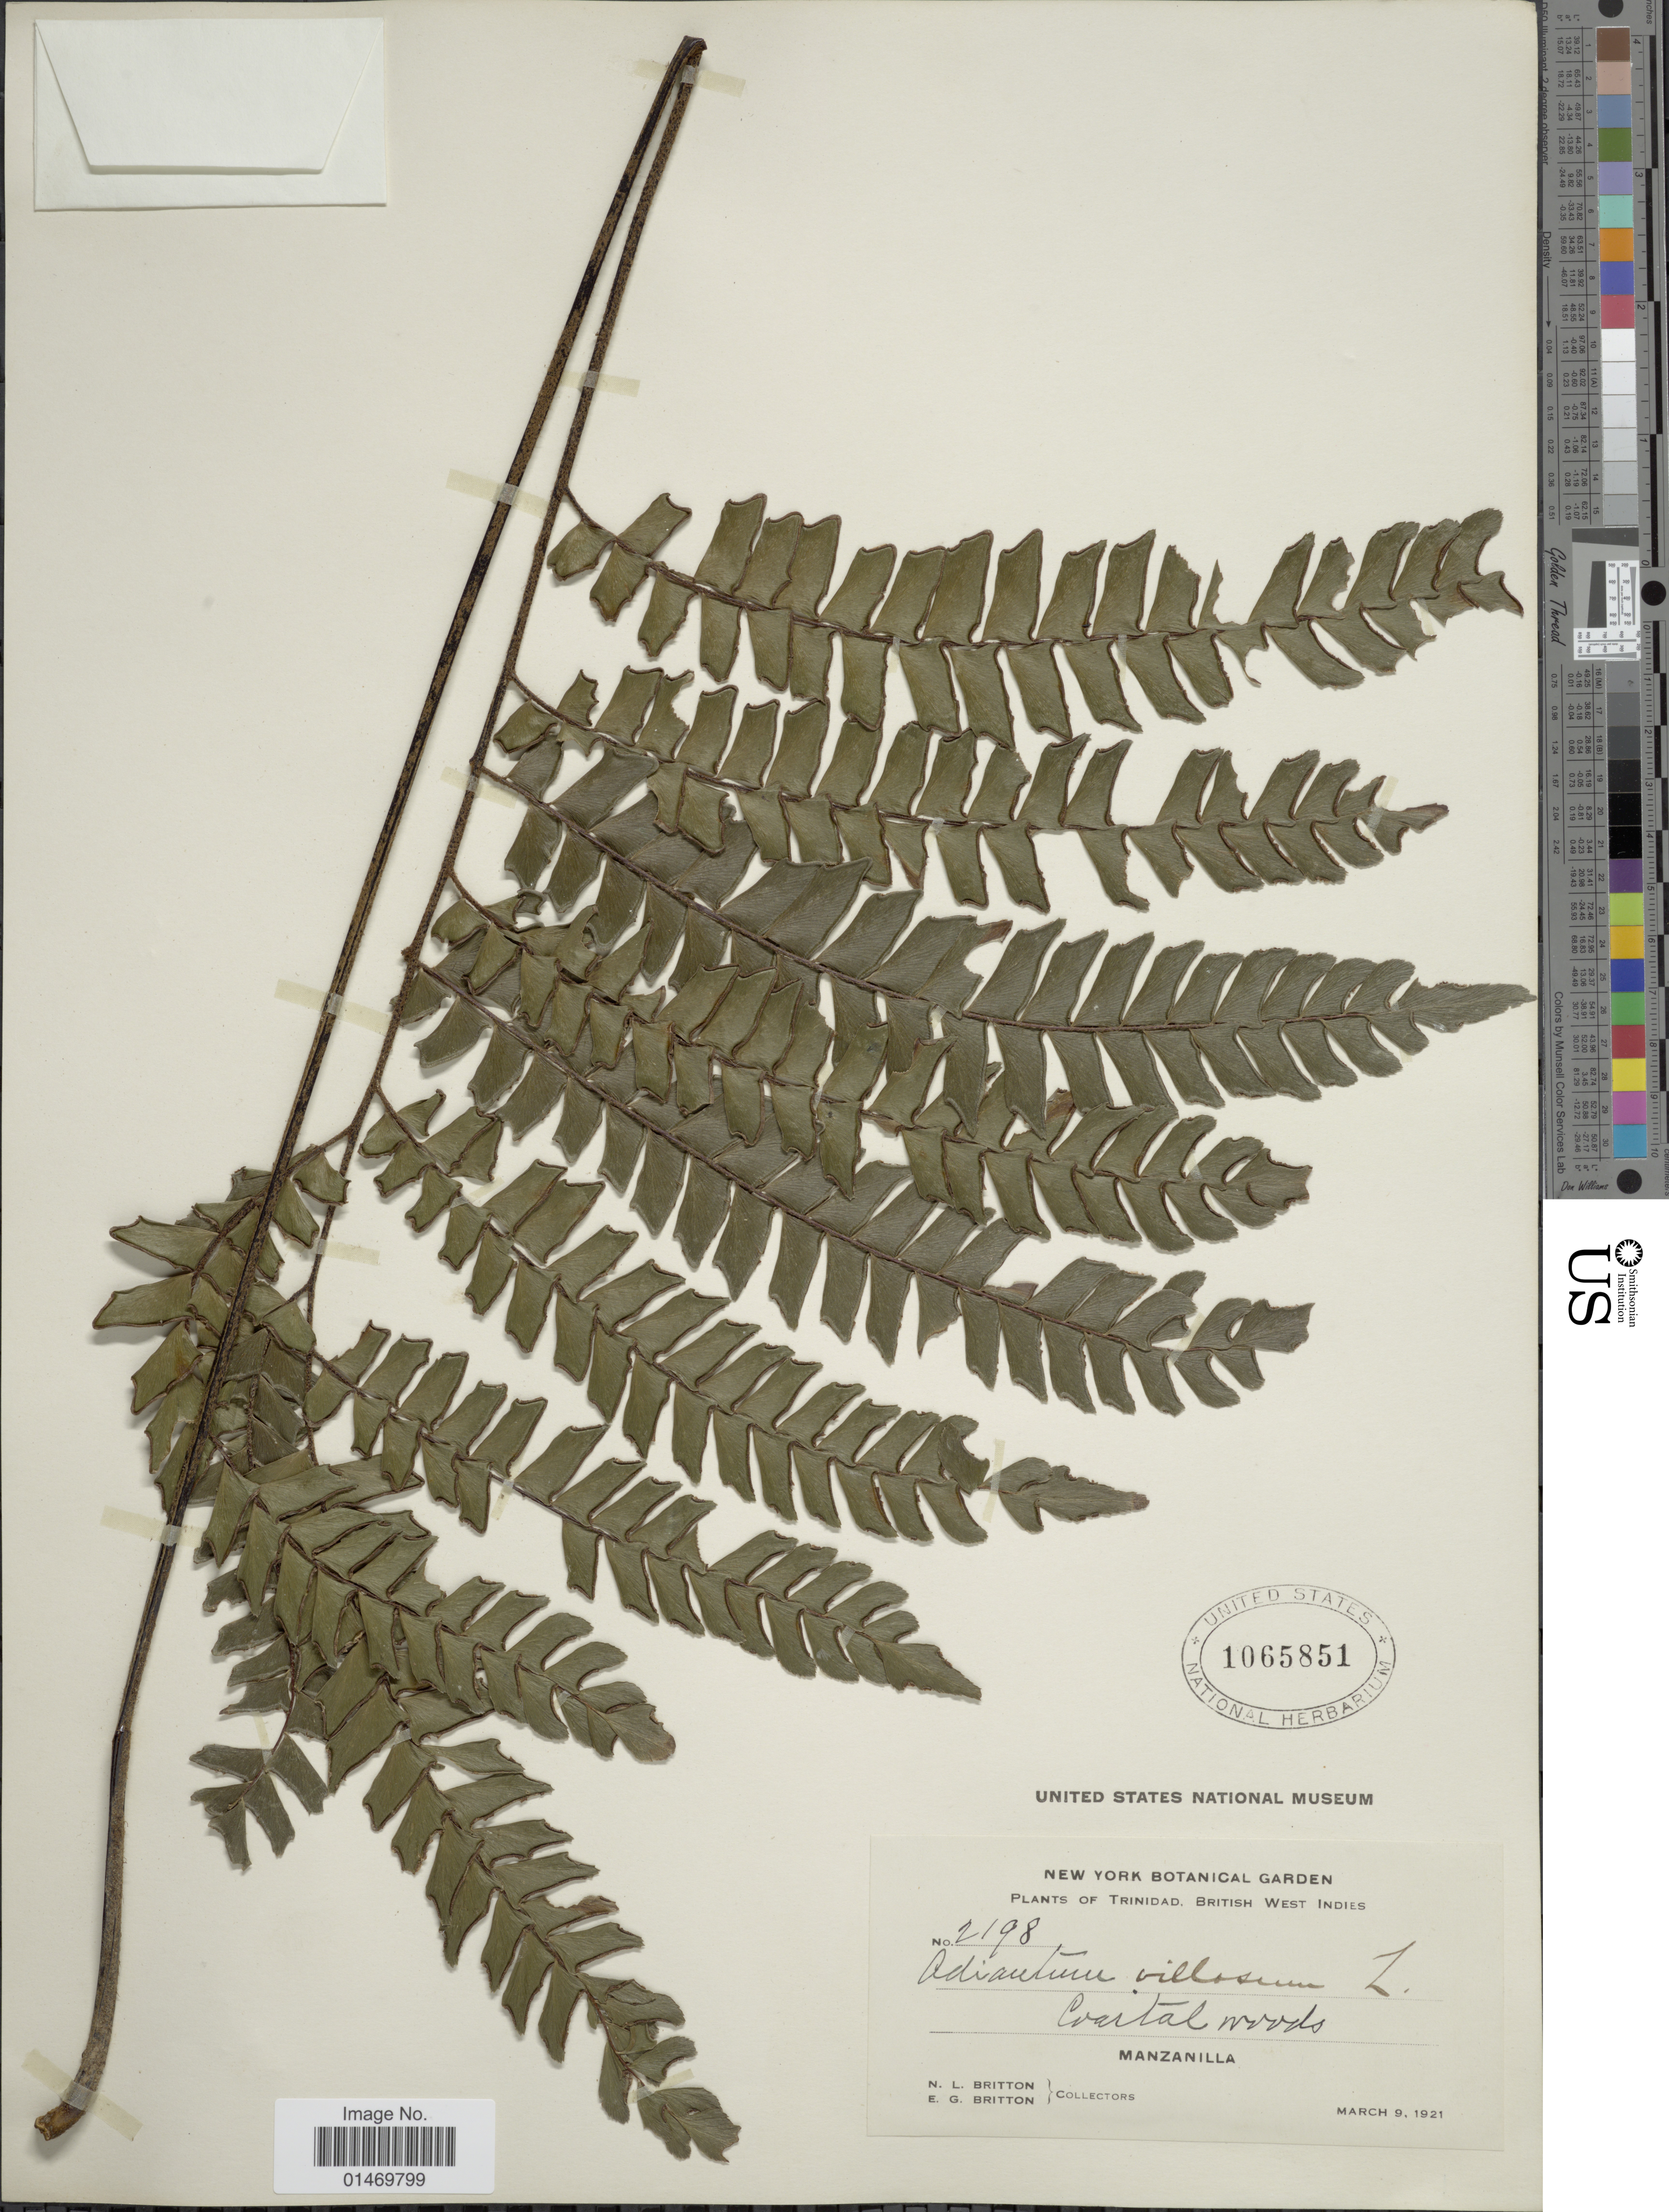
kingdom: Plantae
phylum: Tracheophyta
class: Polypodiopsida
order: Polypodiales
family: Pteridaceae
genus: Adiantum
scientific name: Adiantum villosum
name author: L.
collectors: N. Britton & E. G. Britton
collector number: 2198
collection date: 1921-03-09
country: Trinidad and Tobago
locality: Trinidad, Bristih West Indies, Coartal woods, Manzanilla.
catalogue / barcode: US 1065851